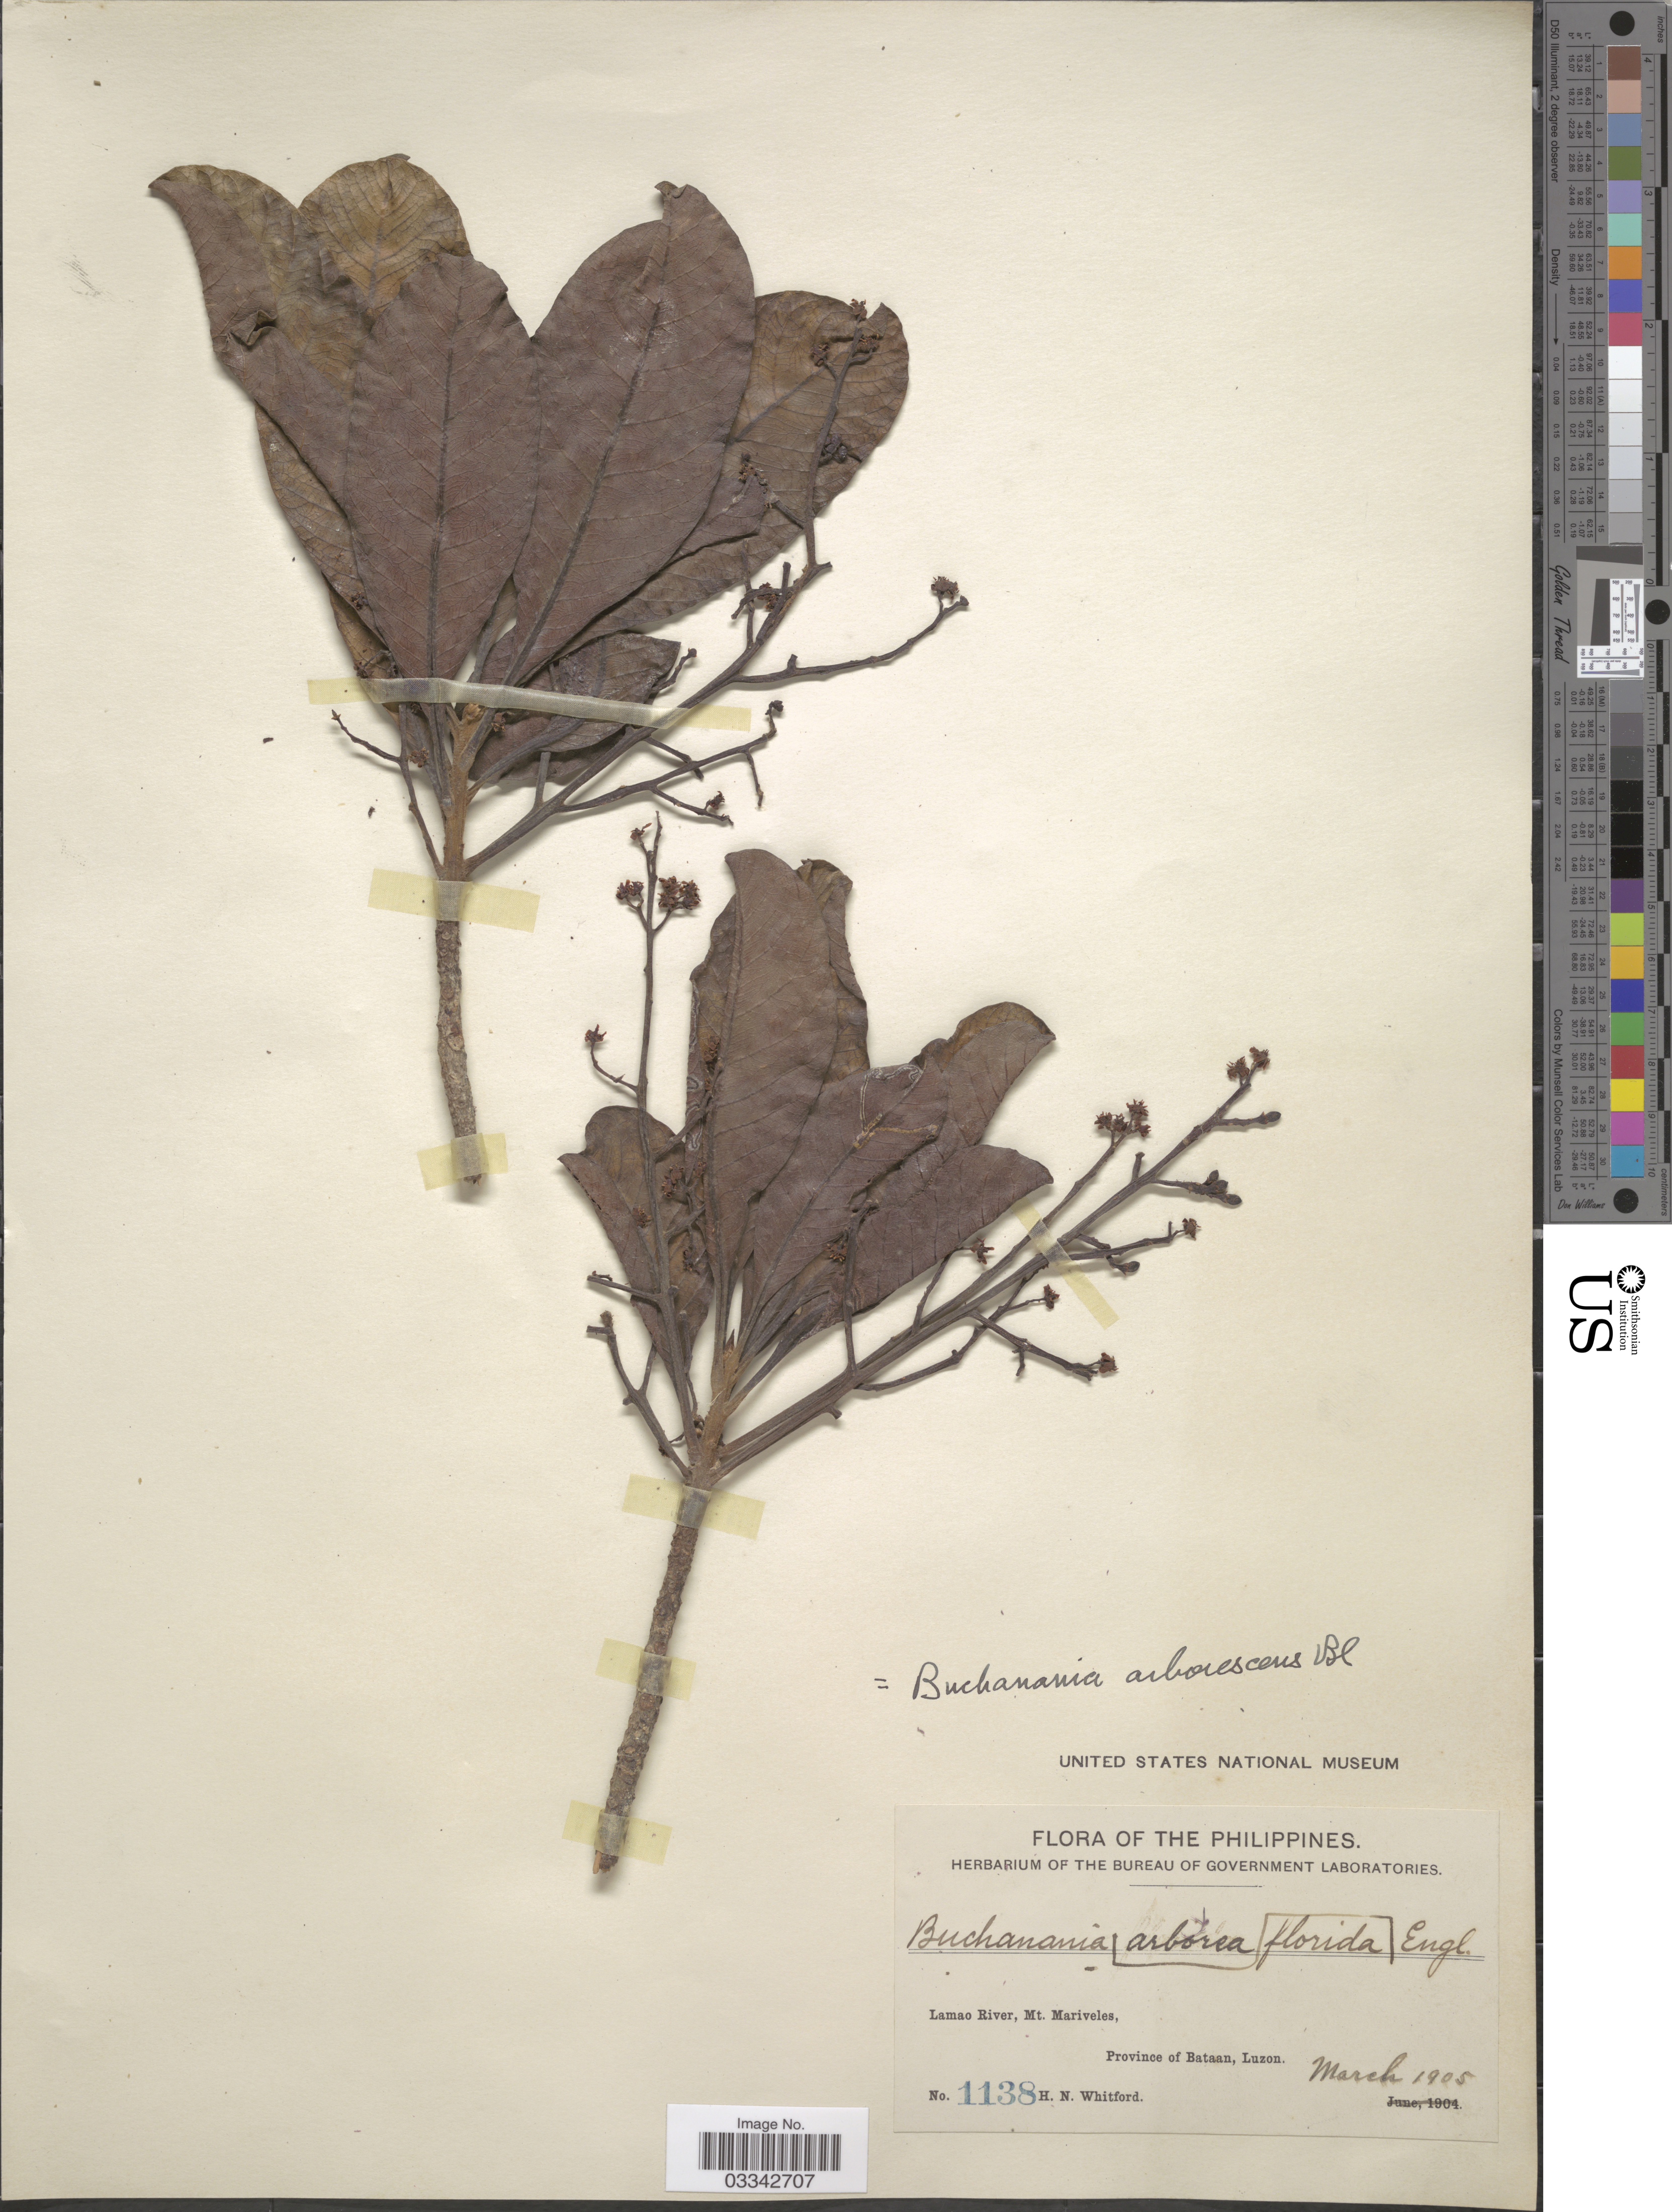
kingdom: Plantae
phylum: Tracheophyta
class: Magnoliopsida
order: Sapindales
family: Anacardiaceae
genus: Buchanania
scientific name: Buchanania arborescens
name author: (Blume) Blume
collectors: H. N. Whitford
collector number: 1138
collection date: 1905-03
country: Philippines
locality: Lamao River, Mt. Mariveles, Province of Bataan, Luzon.